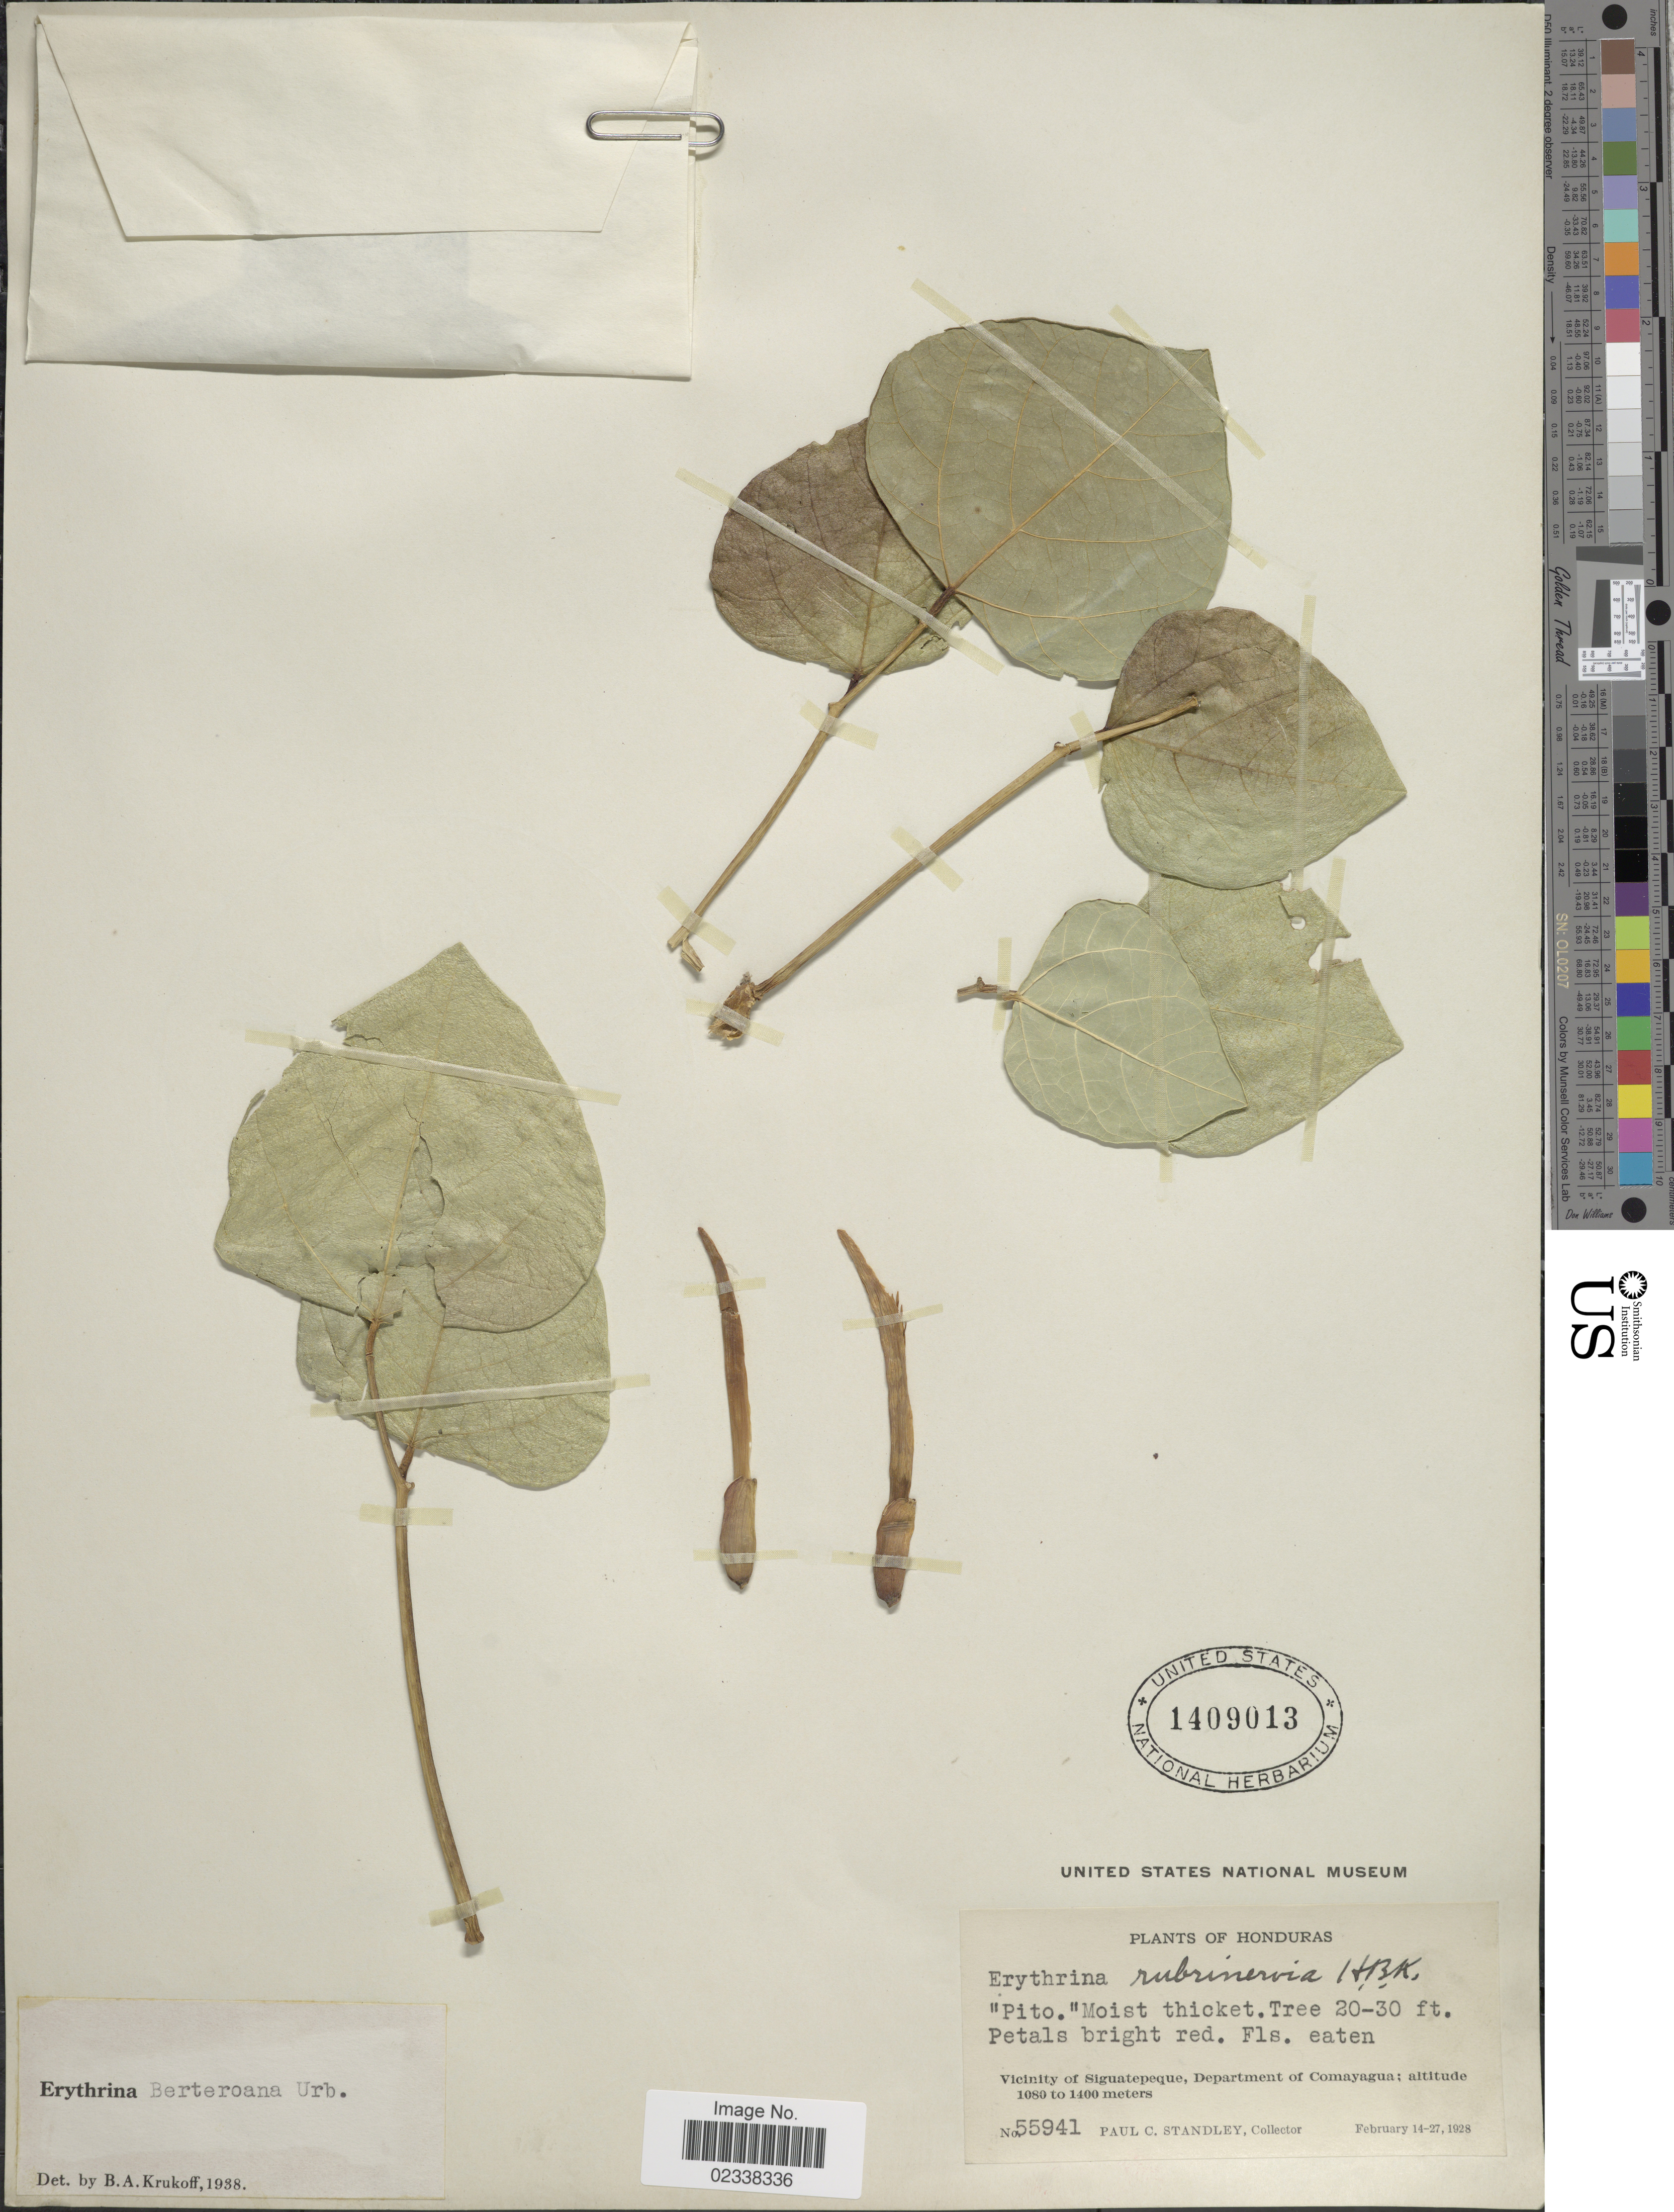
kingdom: Plantae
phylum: Tracheophyta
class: Magnoliopsida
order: Fabales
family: Fabaceae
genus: Erythrina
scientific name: Erythrina berteroana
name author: Urb.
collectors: P. C. Standley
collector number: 55941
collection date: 1928-02-14/1928-02-27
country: Honduras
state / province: Comayagua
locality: Vicinity of Siguatepeque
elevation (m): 1080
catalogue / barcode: US 1409013